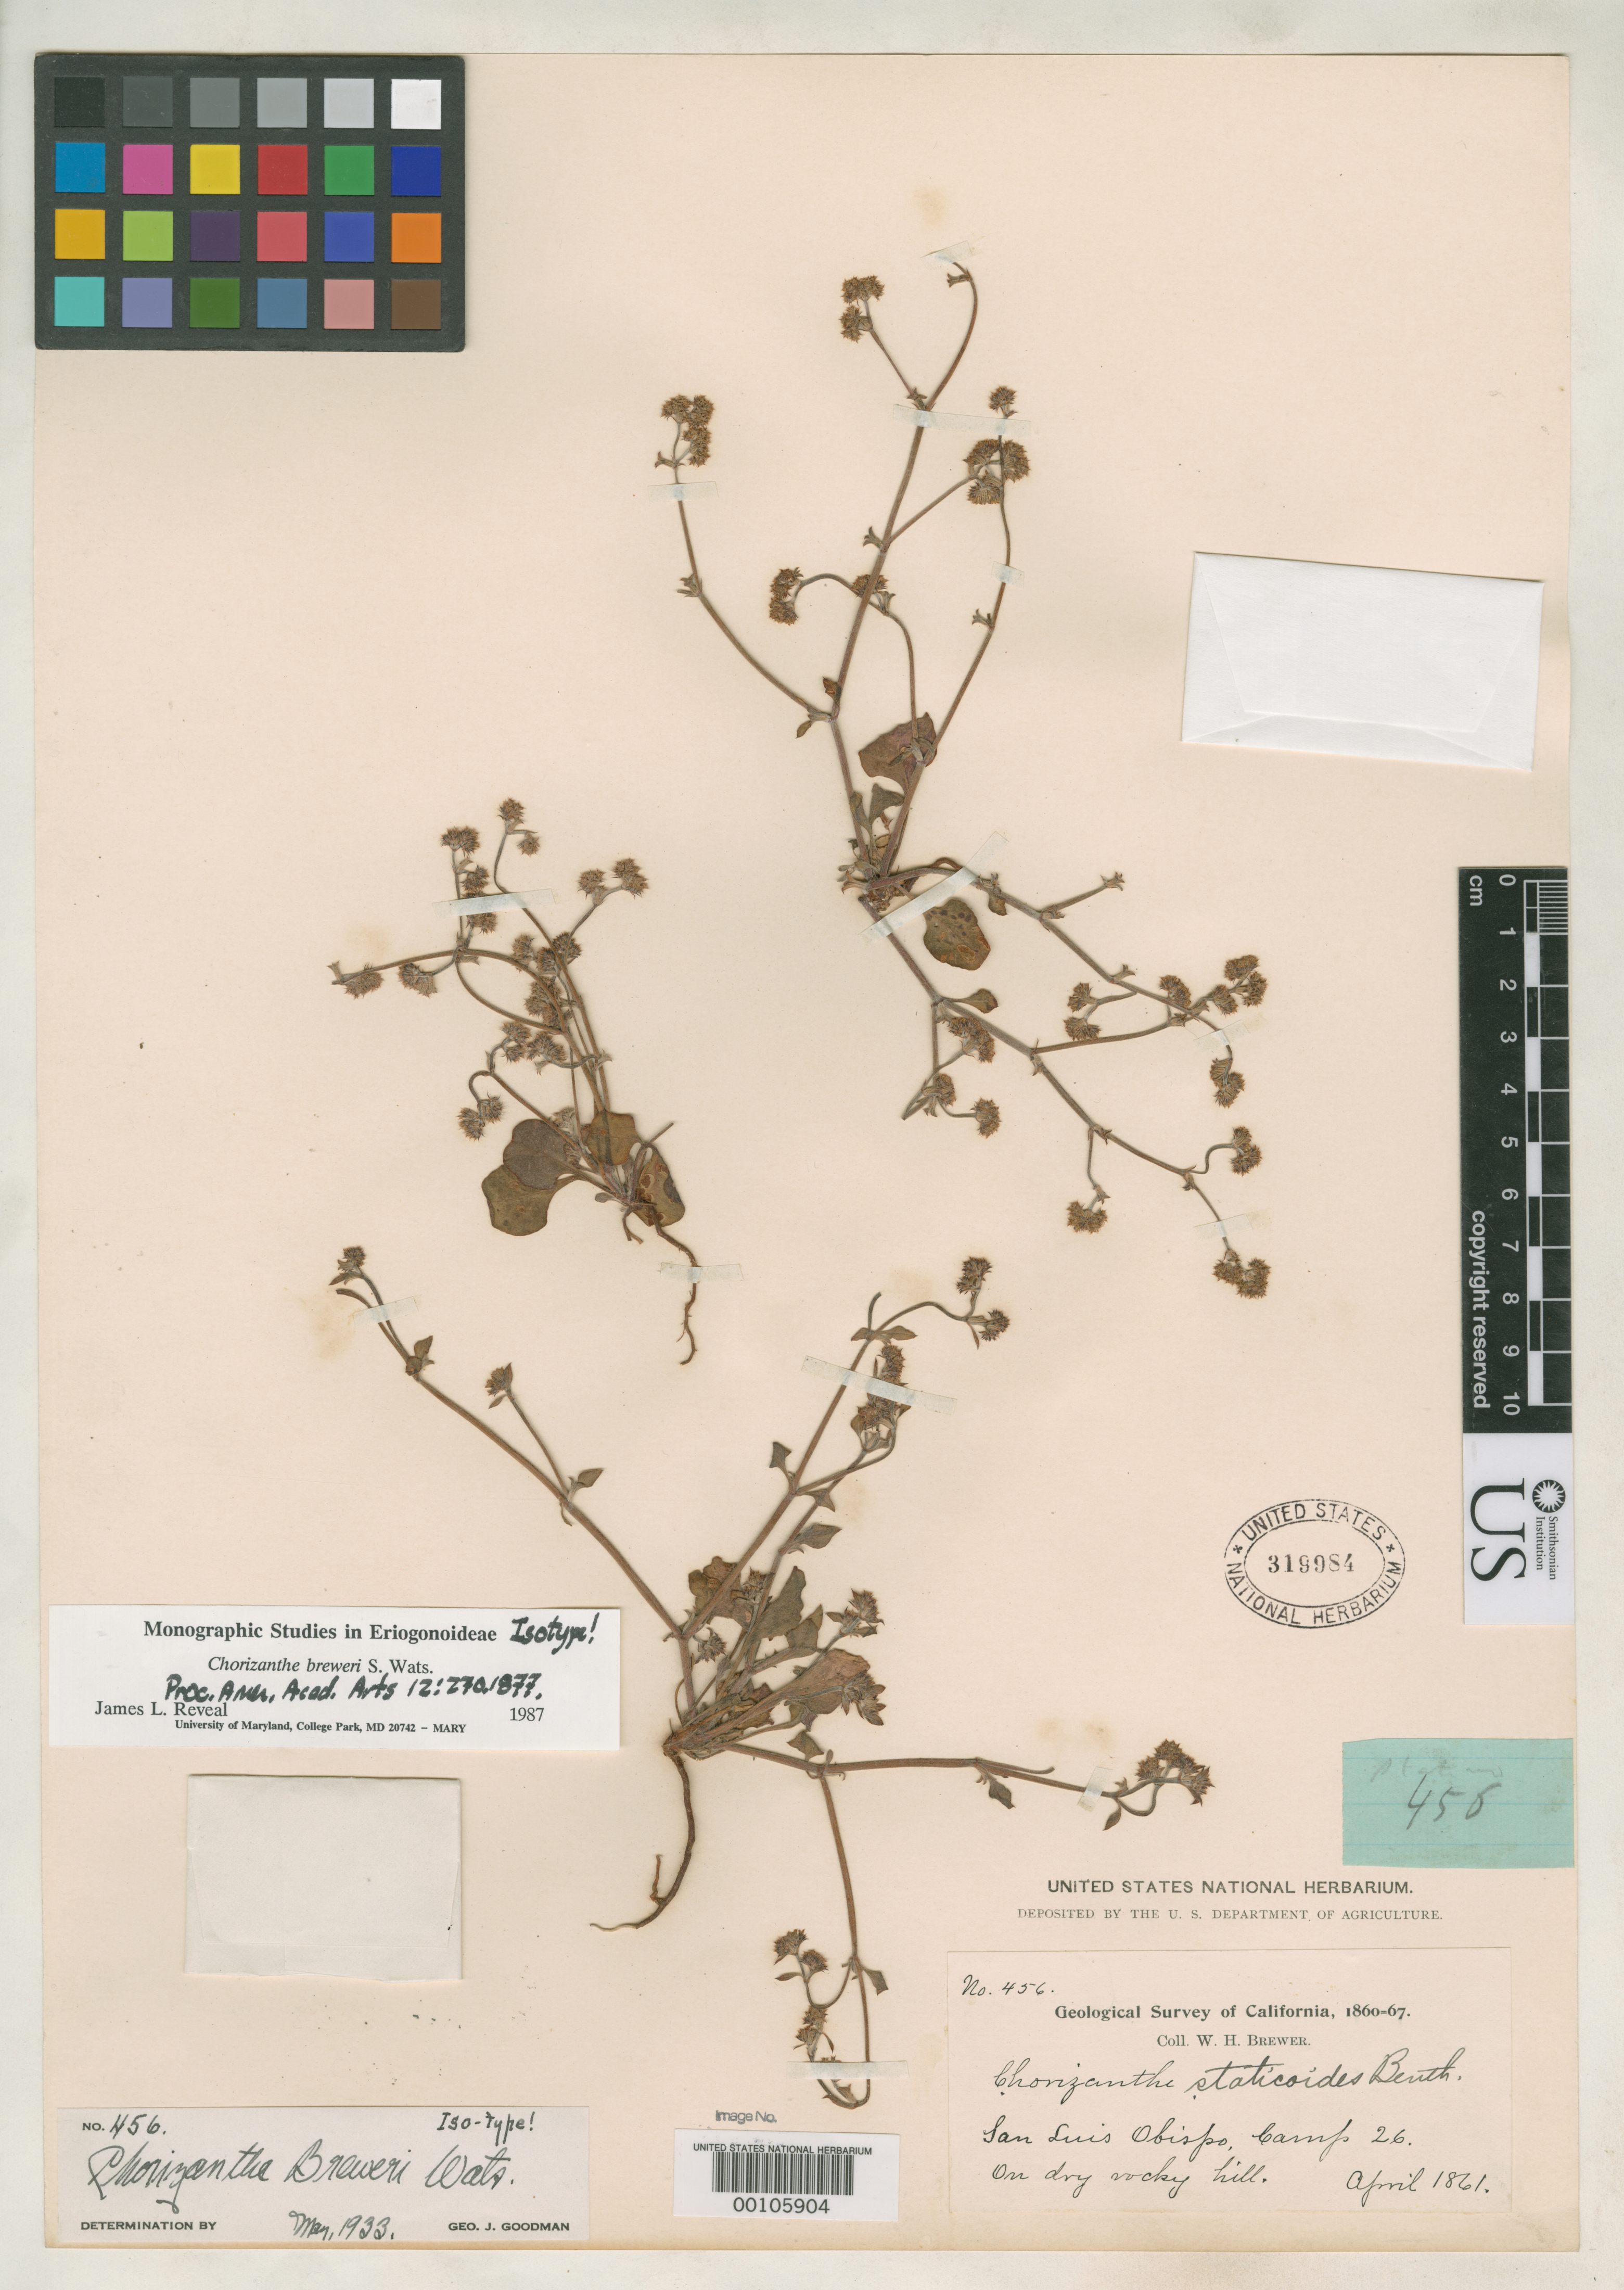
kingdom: Plantae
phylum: Tracheophyta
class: Magnoliopsida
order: Caryophyllales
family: Polygonaceae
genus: Chorizanthe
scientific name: Chorizanthe breweri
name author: S. Watson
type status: Isotype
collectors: W. H. Brewer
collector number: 456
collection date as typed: Apr 1861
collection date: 1861-04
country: United States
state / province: California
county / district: San Luis Obispo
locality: San Luis Obispo.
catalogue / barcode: US 319984